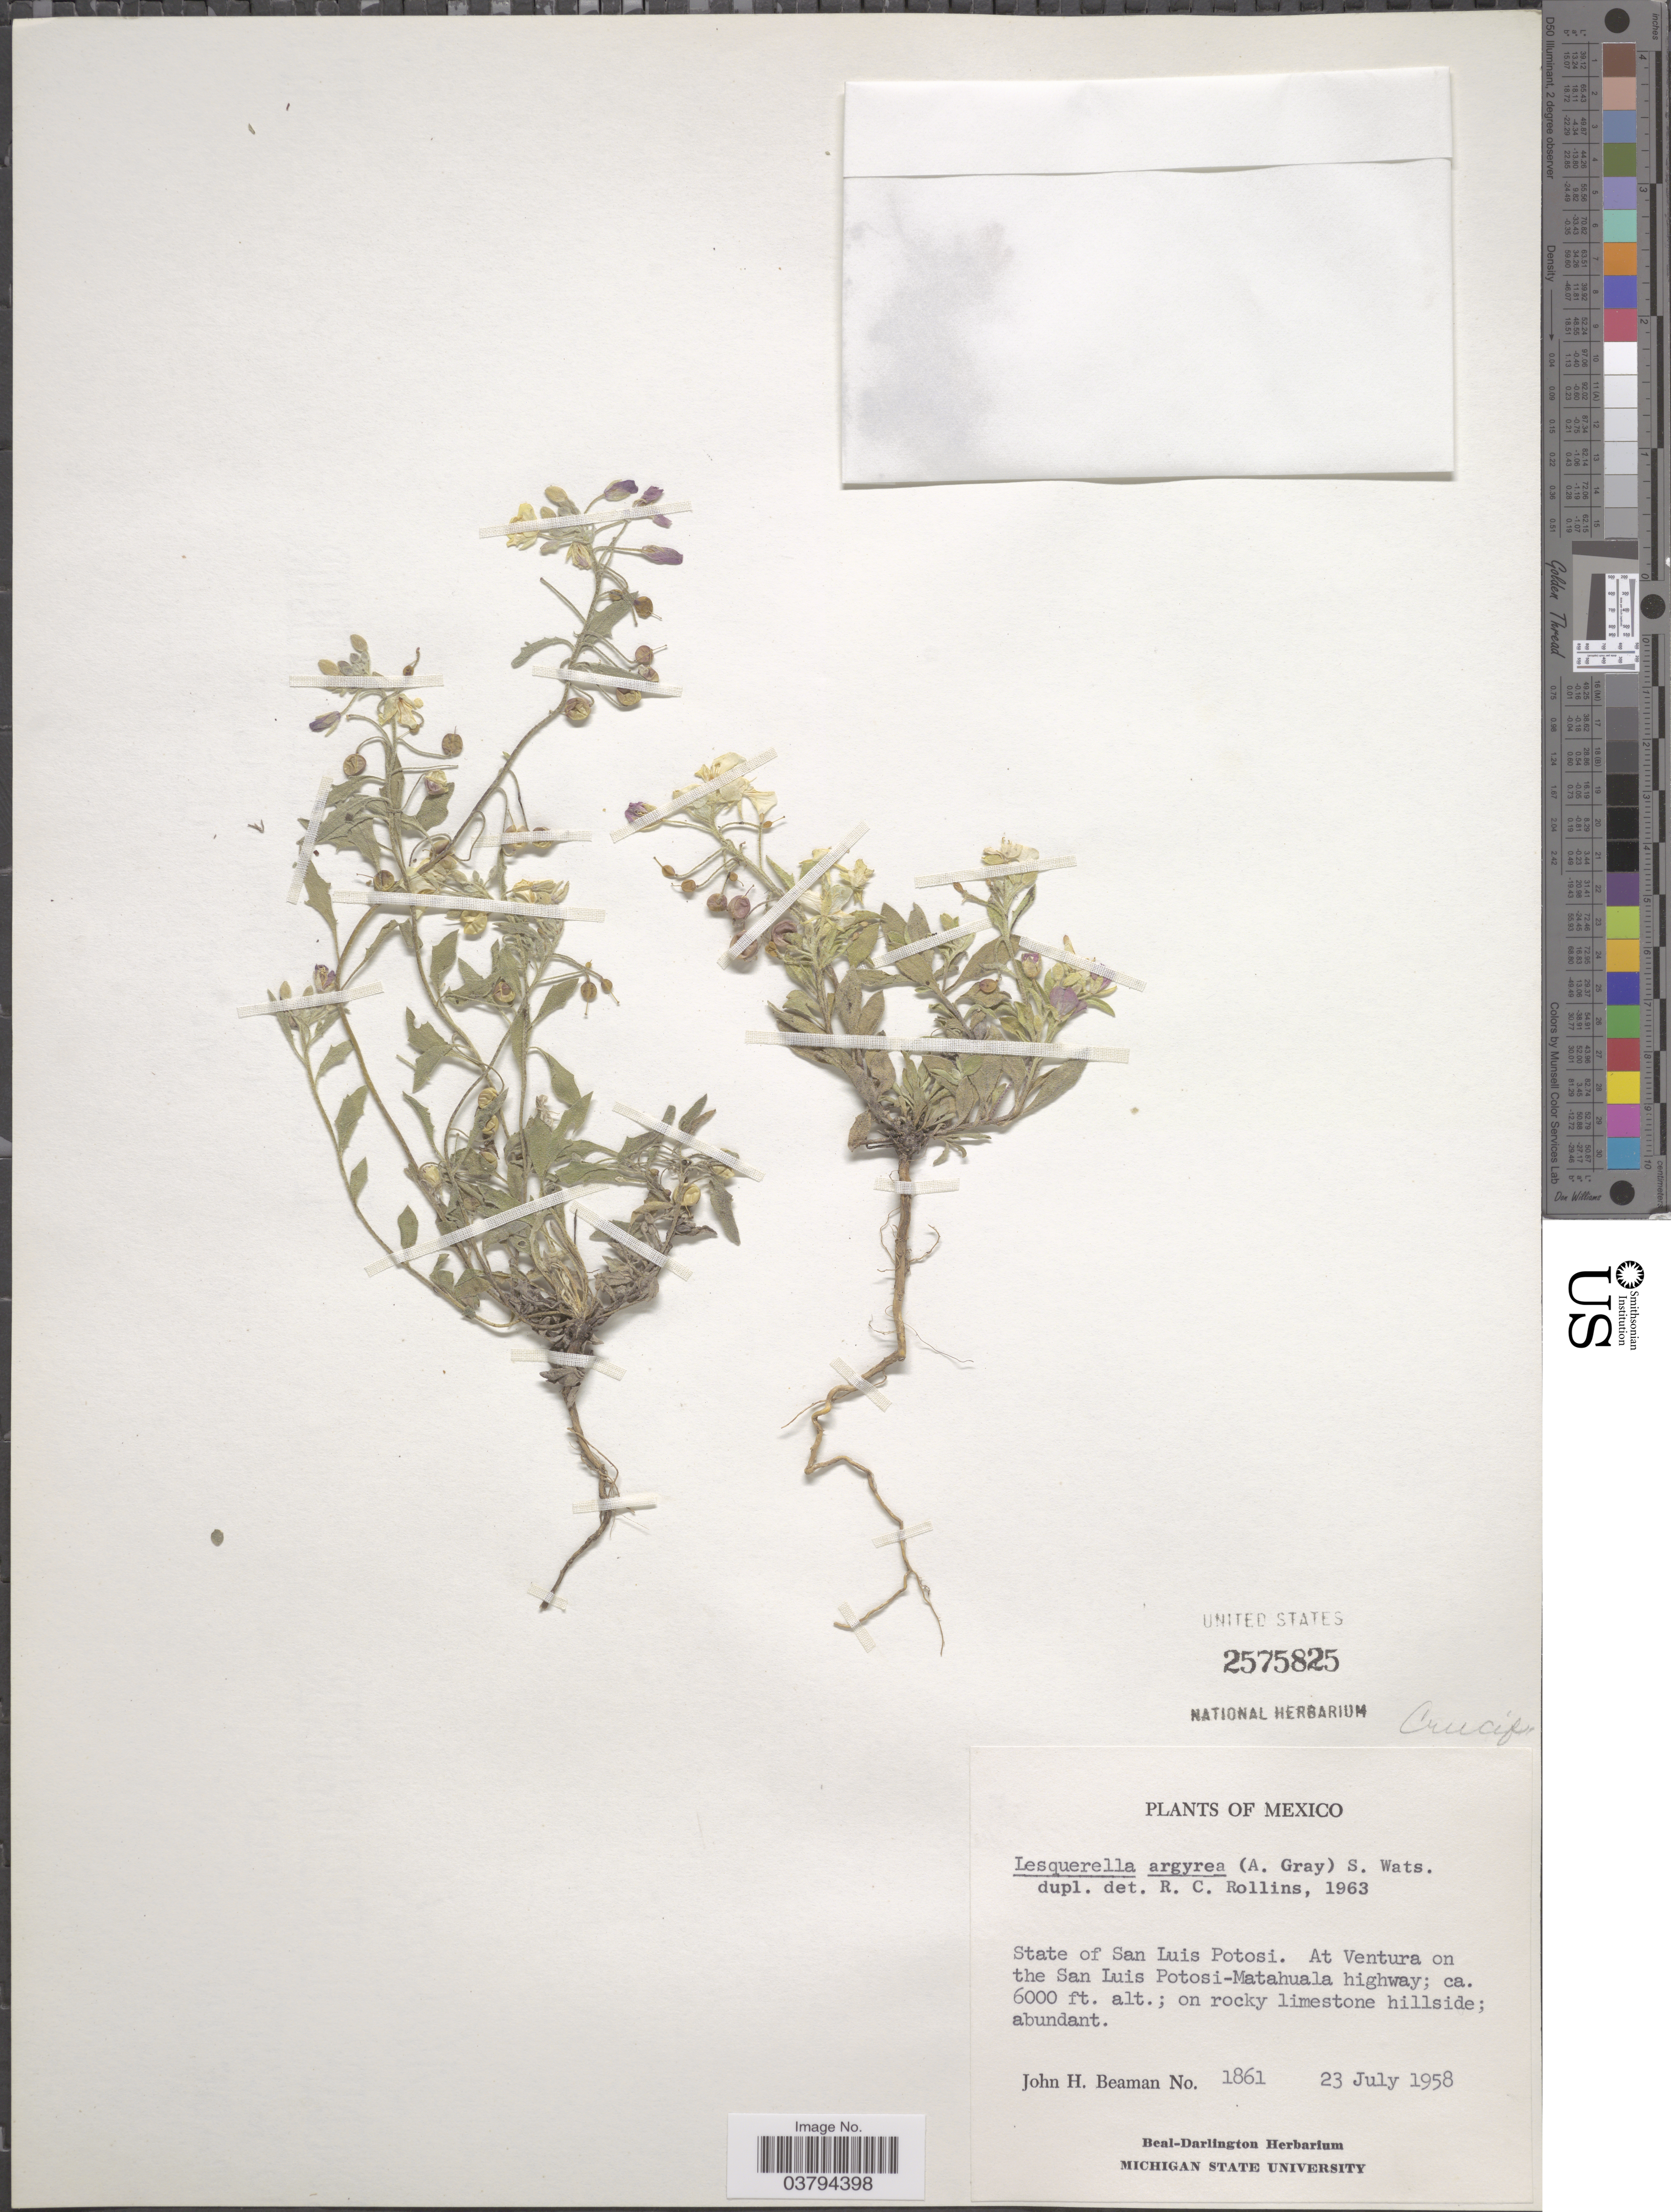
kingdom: Plantae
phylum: Tracheophyta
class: Magnoliopsida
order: Brassicales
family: Brassicaceae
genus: Lesquerella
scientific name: Lesquerella argyraea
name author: (A. Gray) S. Watson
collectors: J. H. Beaman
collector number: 1861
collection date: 1958-07-23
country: Mexico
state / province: San Luis Potosí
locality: State of San Luis Potosi. At Ventura on the San Luis Potosi-Matahuala highway.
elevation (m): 1829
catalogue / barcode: US 2575825